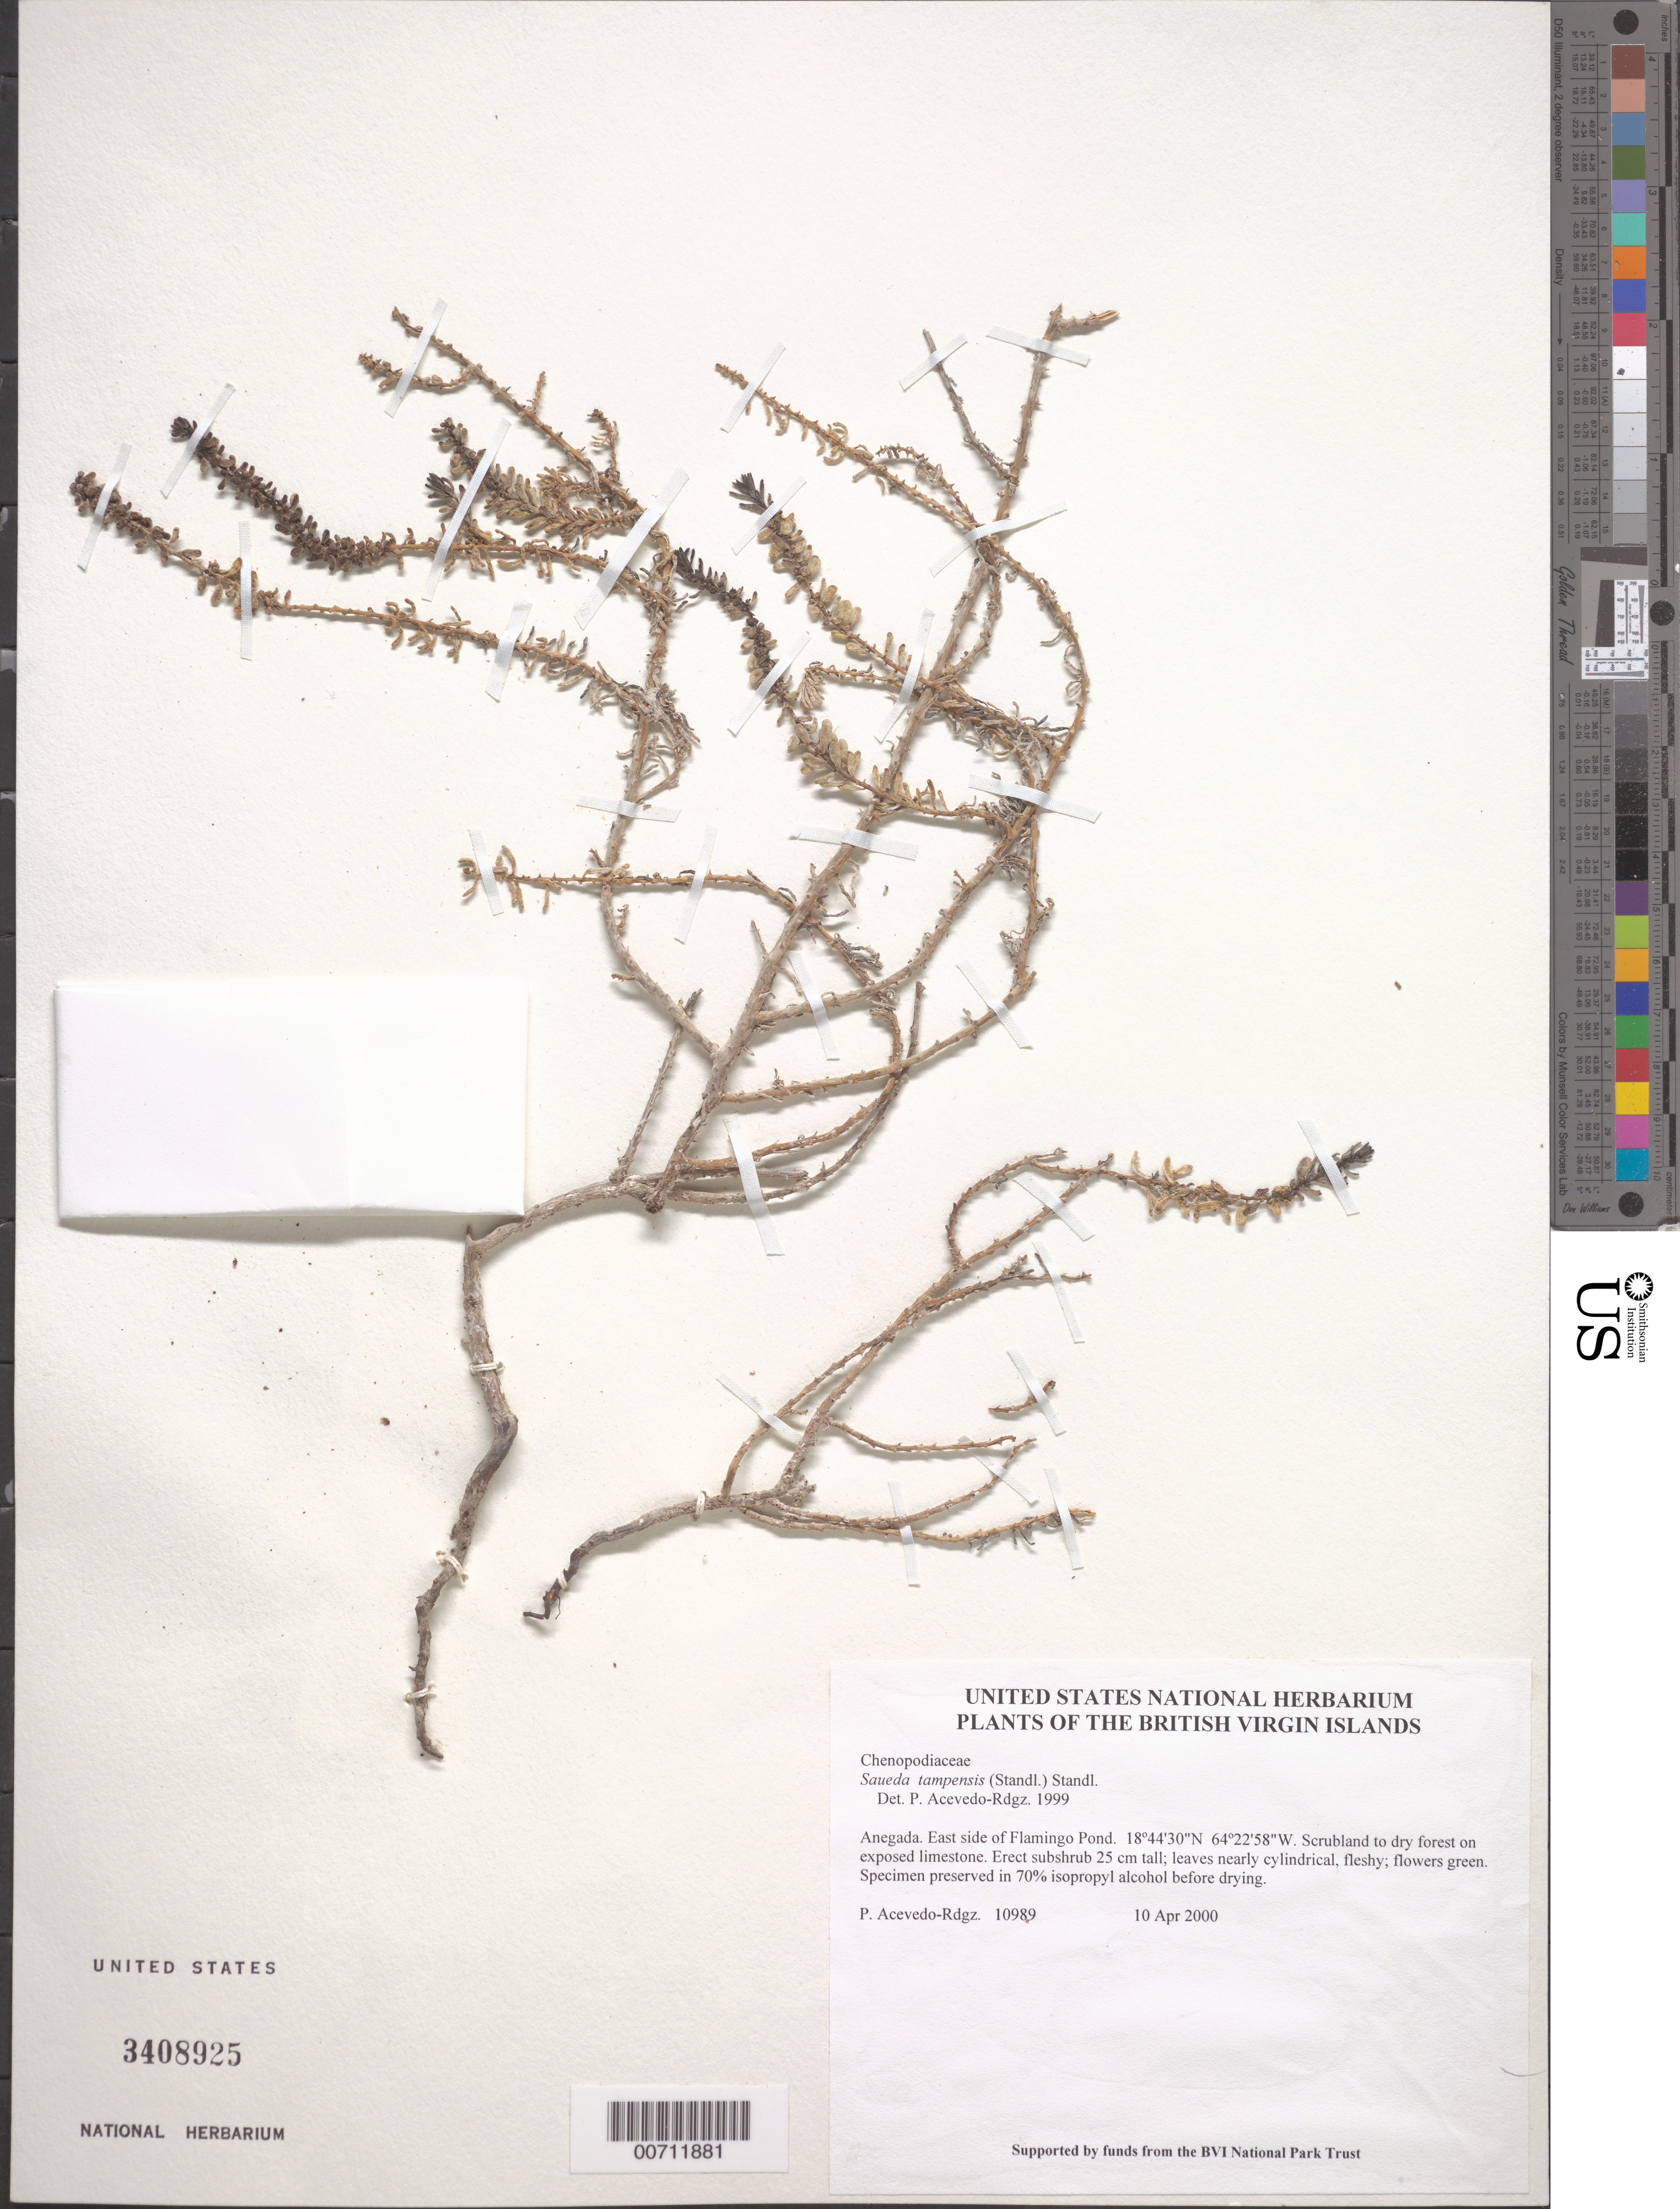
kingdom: Plantae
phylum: Tracheophyta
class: Magnoliopsida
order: Caryophyllales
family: Amaranthaceae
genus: Suaeda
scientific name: Suaeda tampicensis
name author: (Standl.) Standl.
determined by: Acevedo-Rodríguez, P., (BOT), Smithsonian Institution - National Museum of Natural History (UNITED STATES)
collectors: P. Acevedo-Rodr.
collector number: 10989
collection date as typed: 10 Apr 2000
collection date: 2000-04-10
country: British Virgin Islands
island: Anegada I.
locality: East side of Flamingo Pond.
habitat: Scrubland to dry forest on exposed limestone.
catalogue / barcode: US 3408925